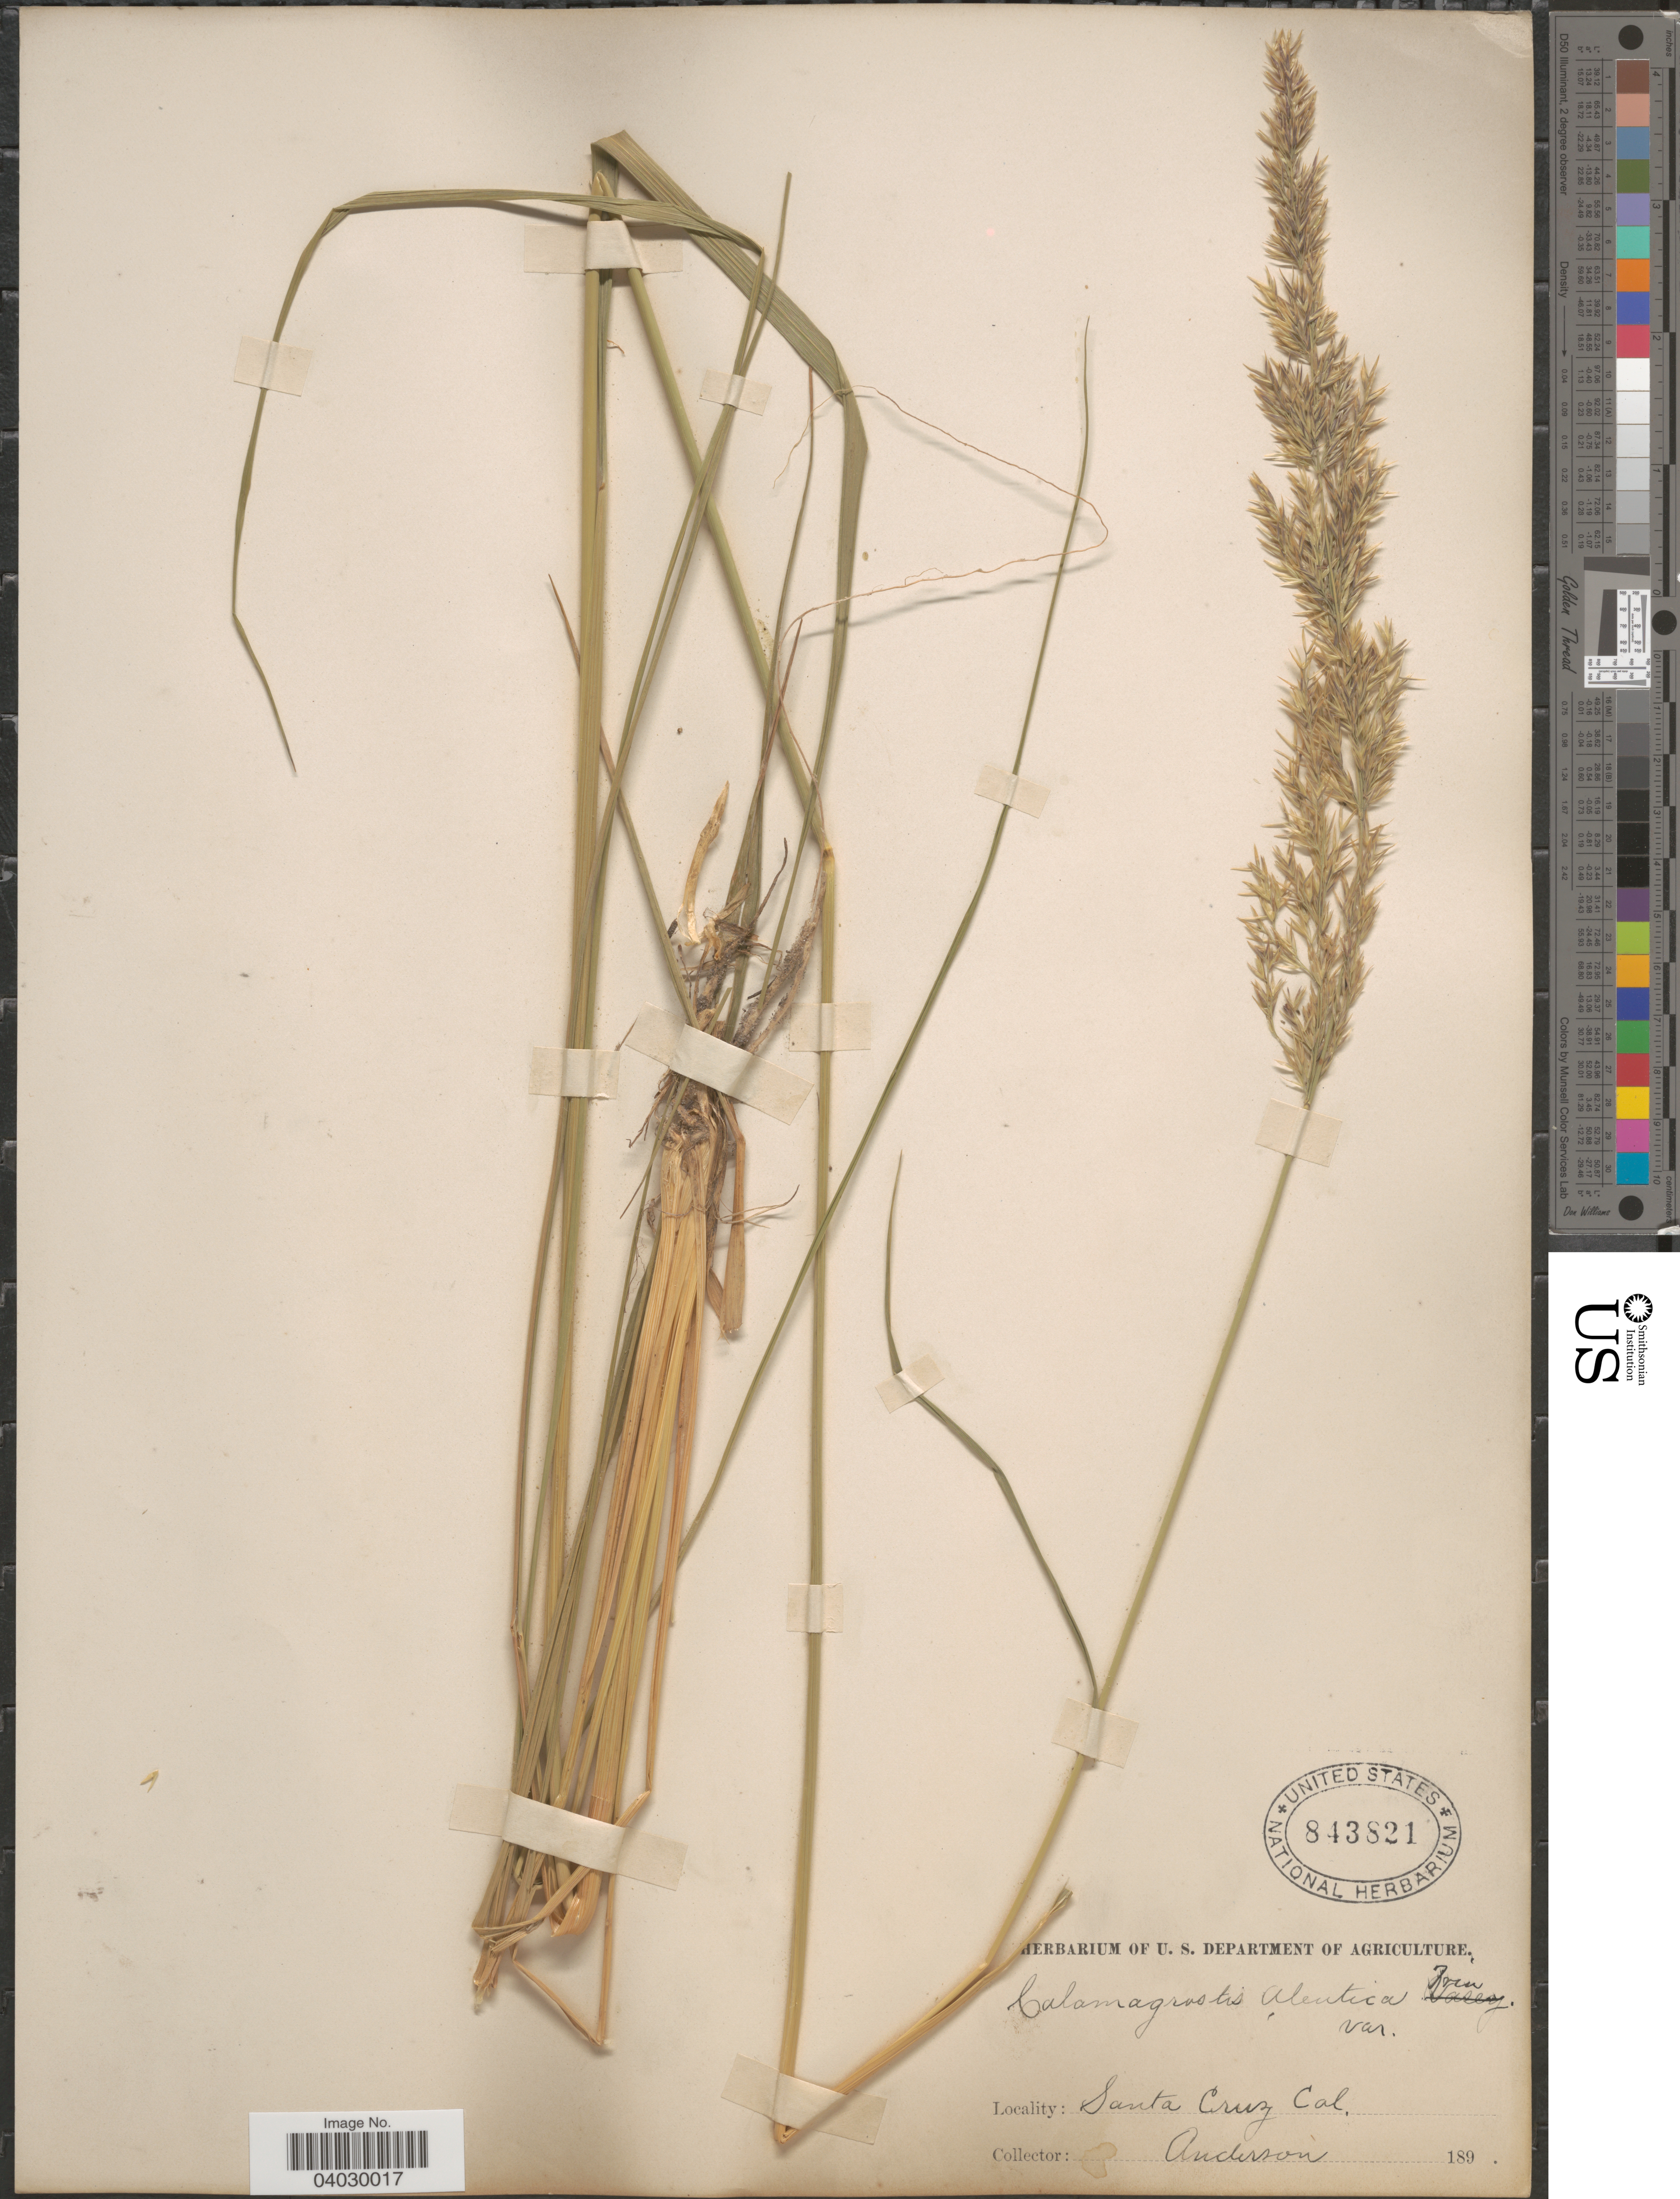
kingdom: Plantae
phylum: Tracheophyta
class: Liliopsida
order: Poales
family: Poaceae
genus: Calamagrostis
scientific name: Calamagrostis nutkaensis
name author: (J. Presl) Steud.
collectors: -- Anderson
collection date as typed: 189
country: United States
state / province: California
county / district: Santa Cruz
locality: Santa Cruz.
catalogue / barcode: US 843821